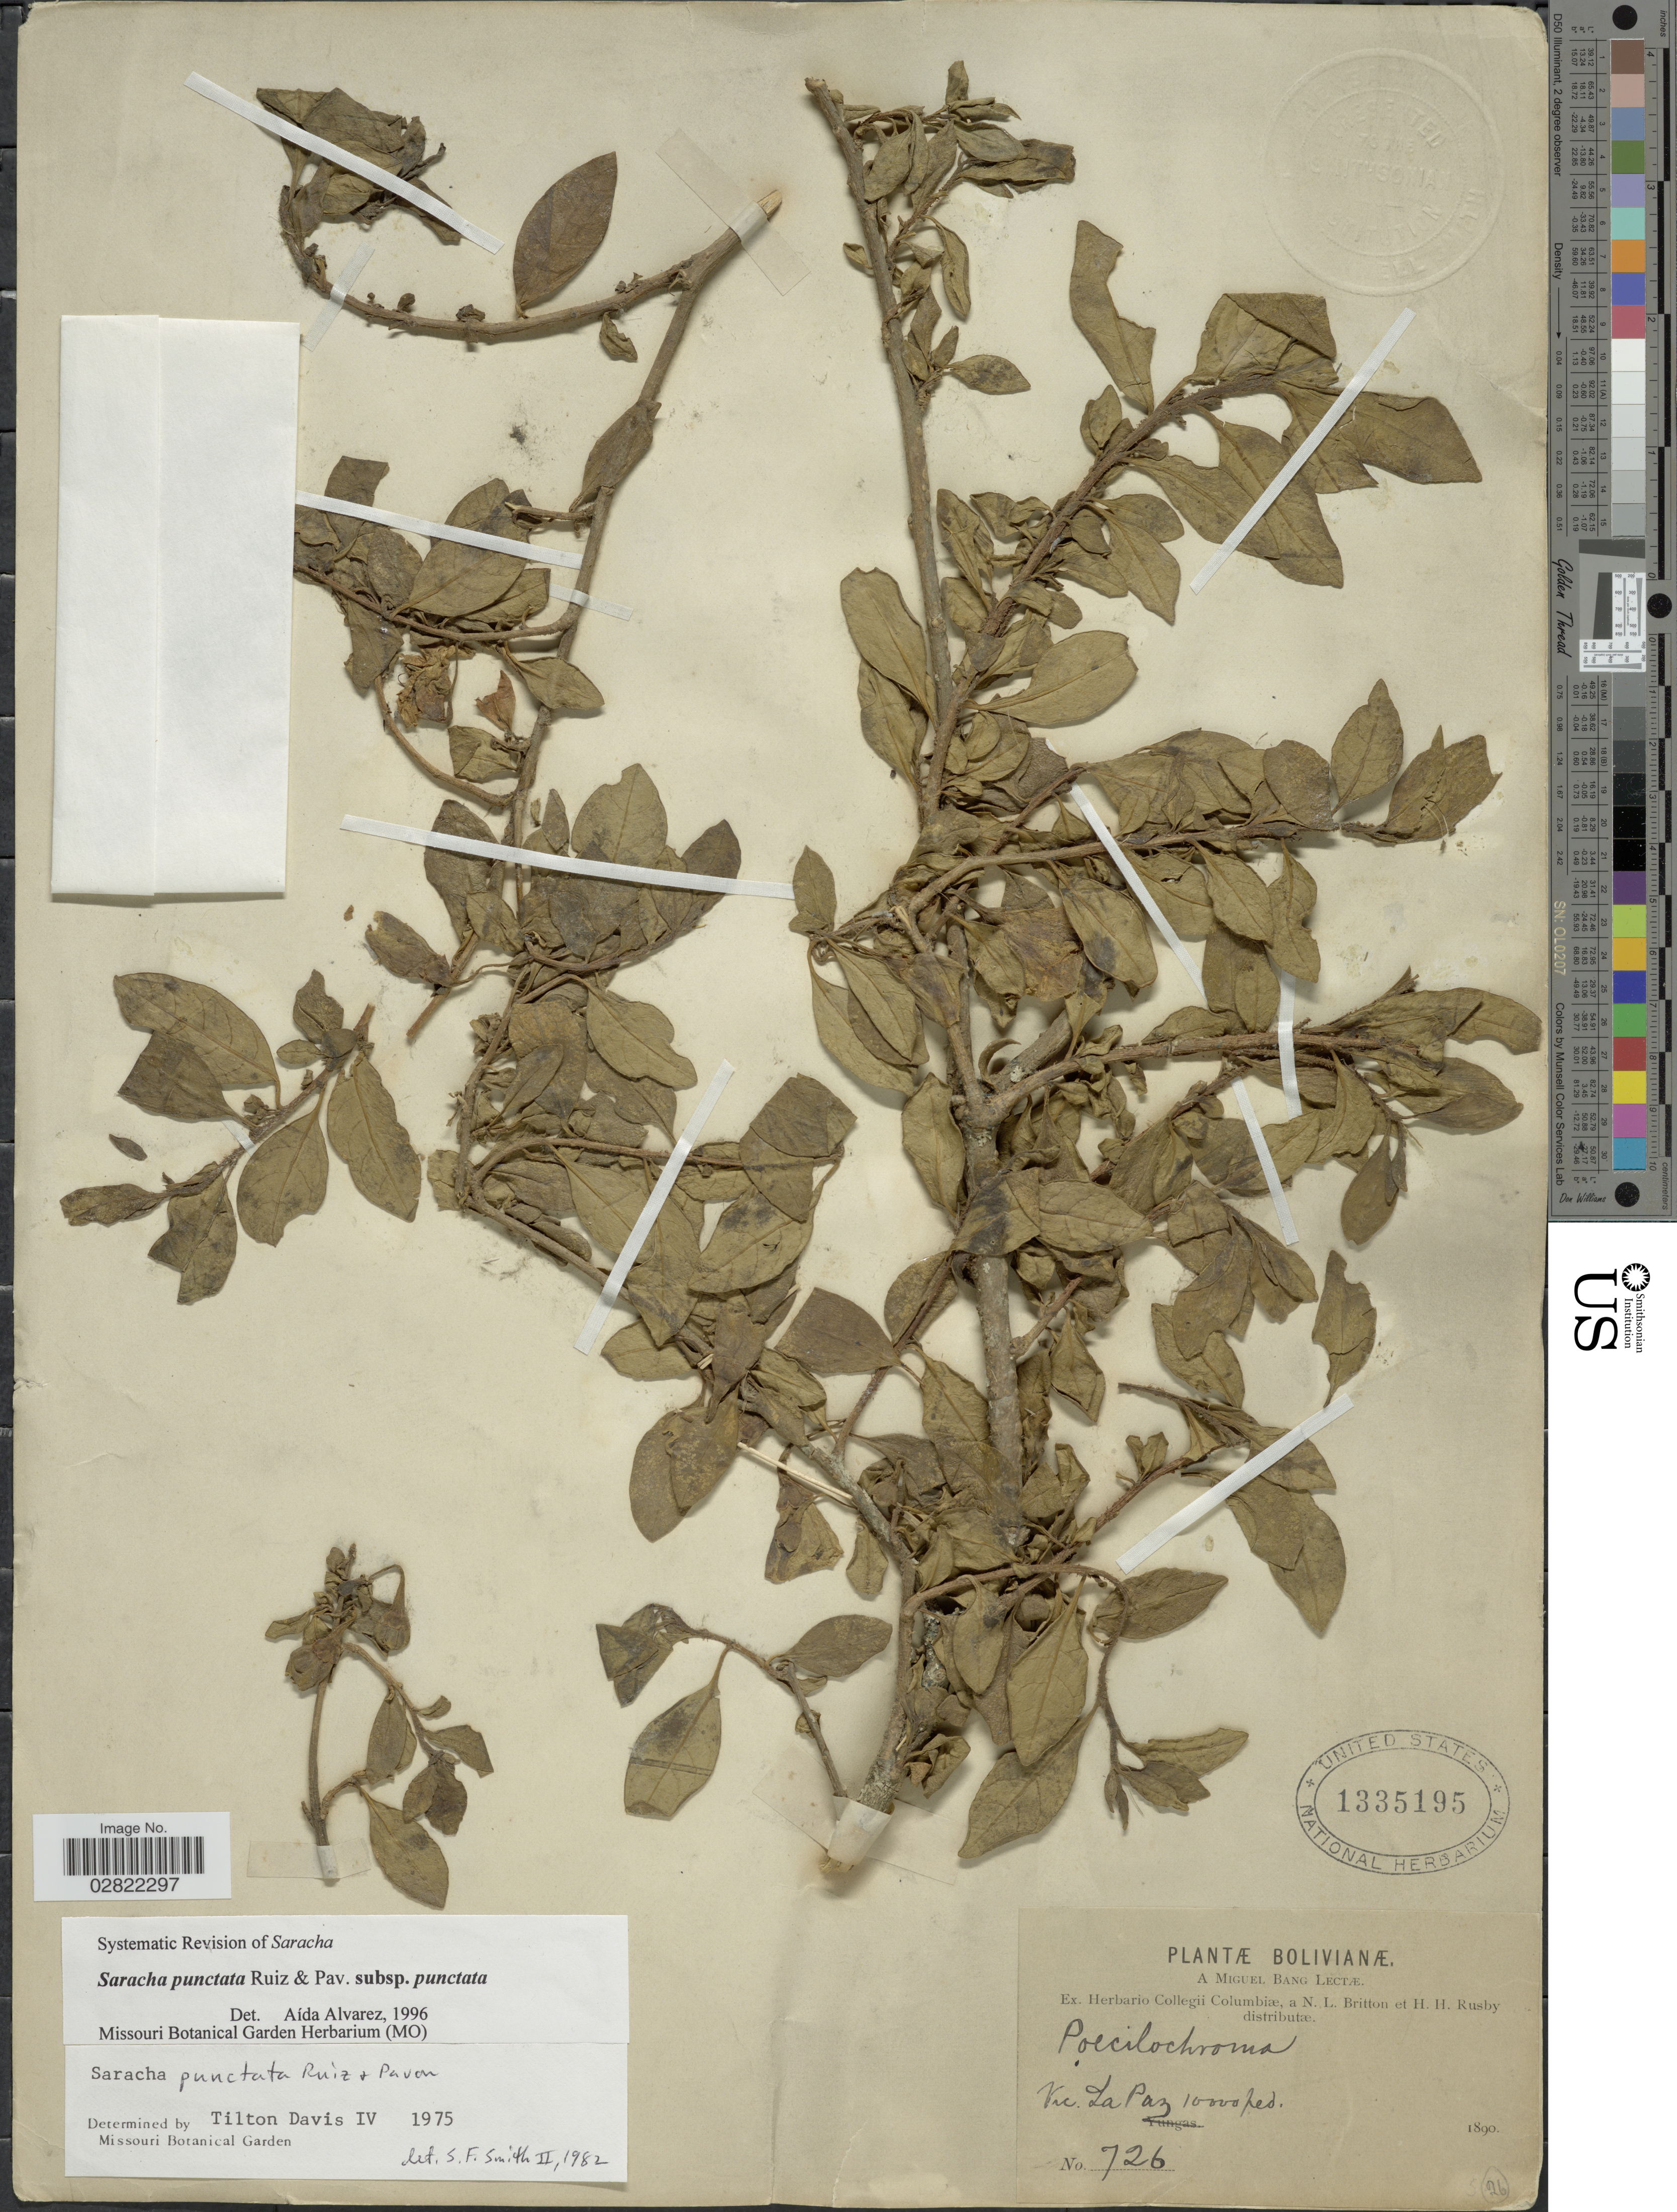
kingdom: Plantae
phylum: Tracheophyta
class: Magnoliopsida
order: Solanales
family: Solanaceae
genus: Saracha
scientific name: Saracha punctata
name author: Ruiz & Pav.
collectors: M. Bang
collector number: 726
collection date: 1890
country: Bolivia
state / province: La Paz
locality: Vic. La Paz.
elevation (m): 3048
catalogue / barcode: US 1335195